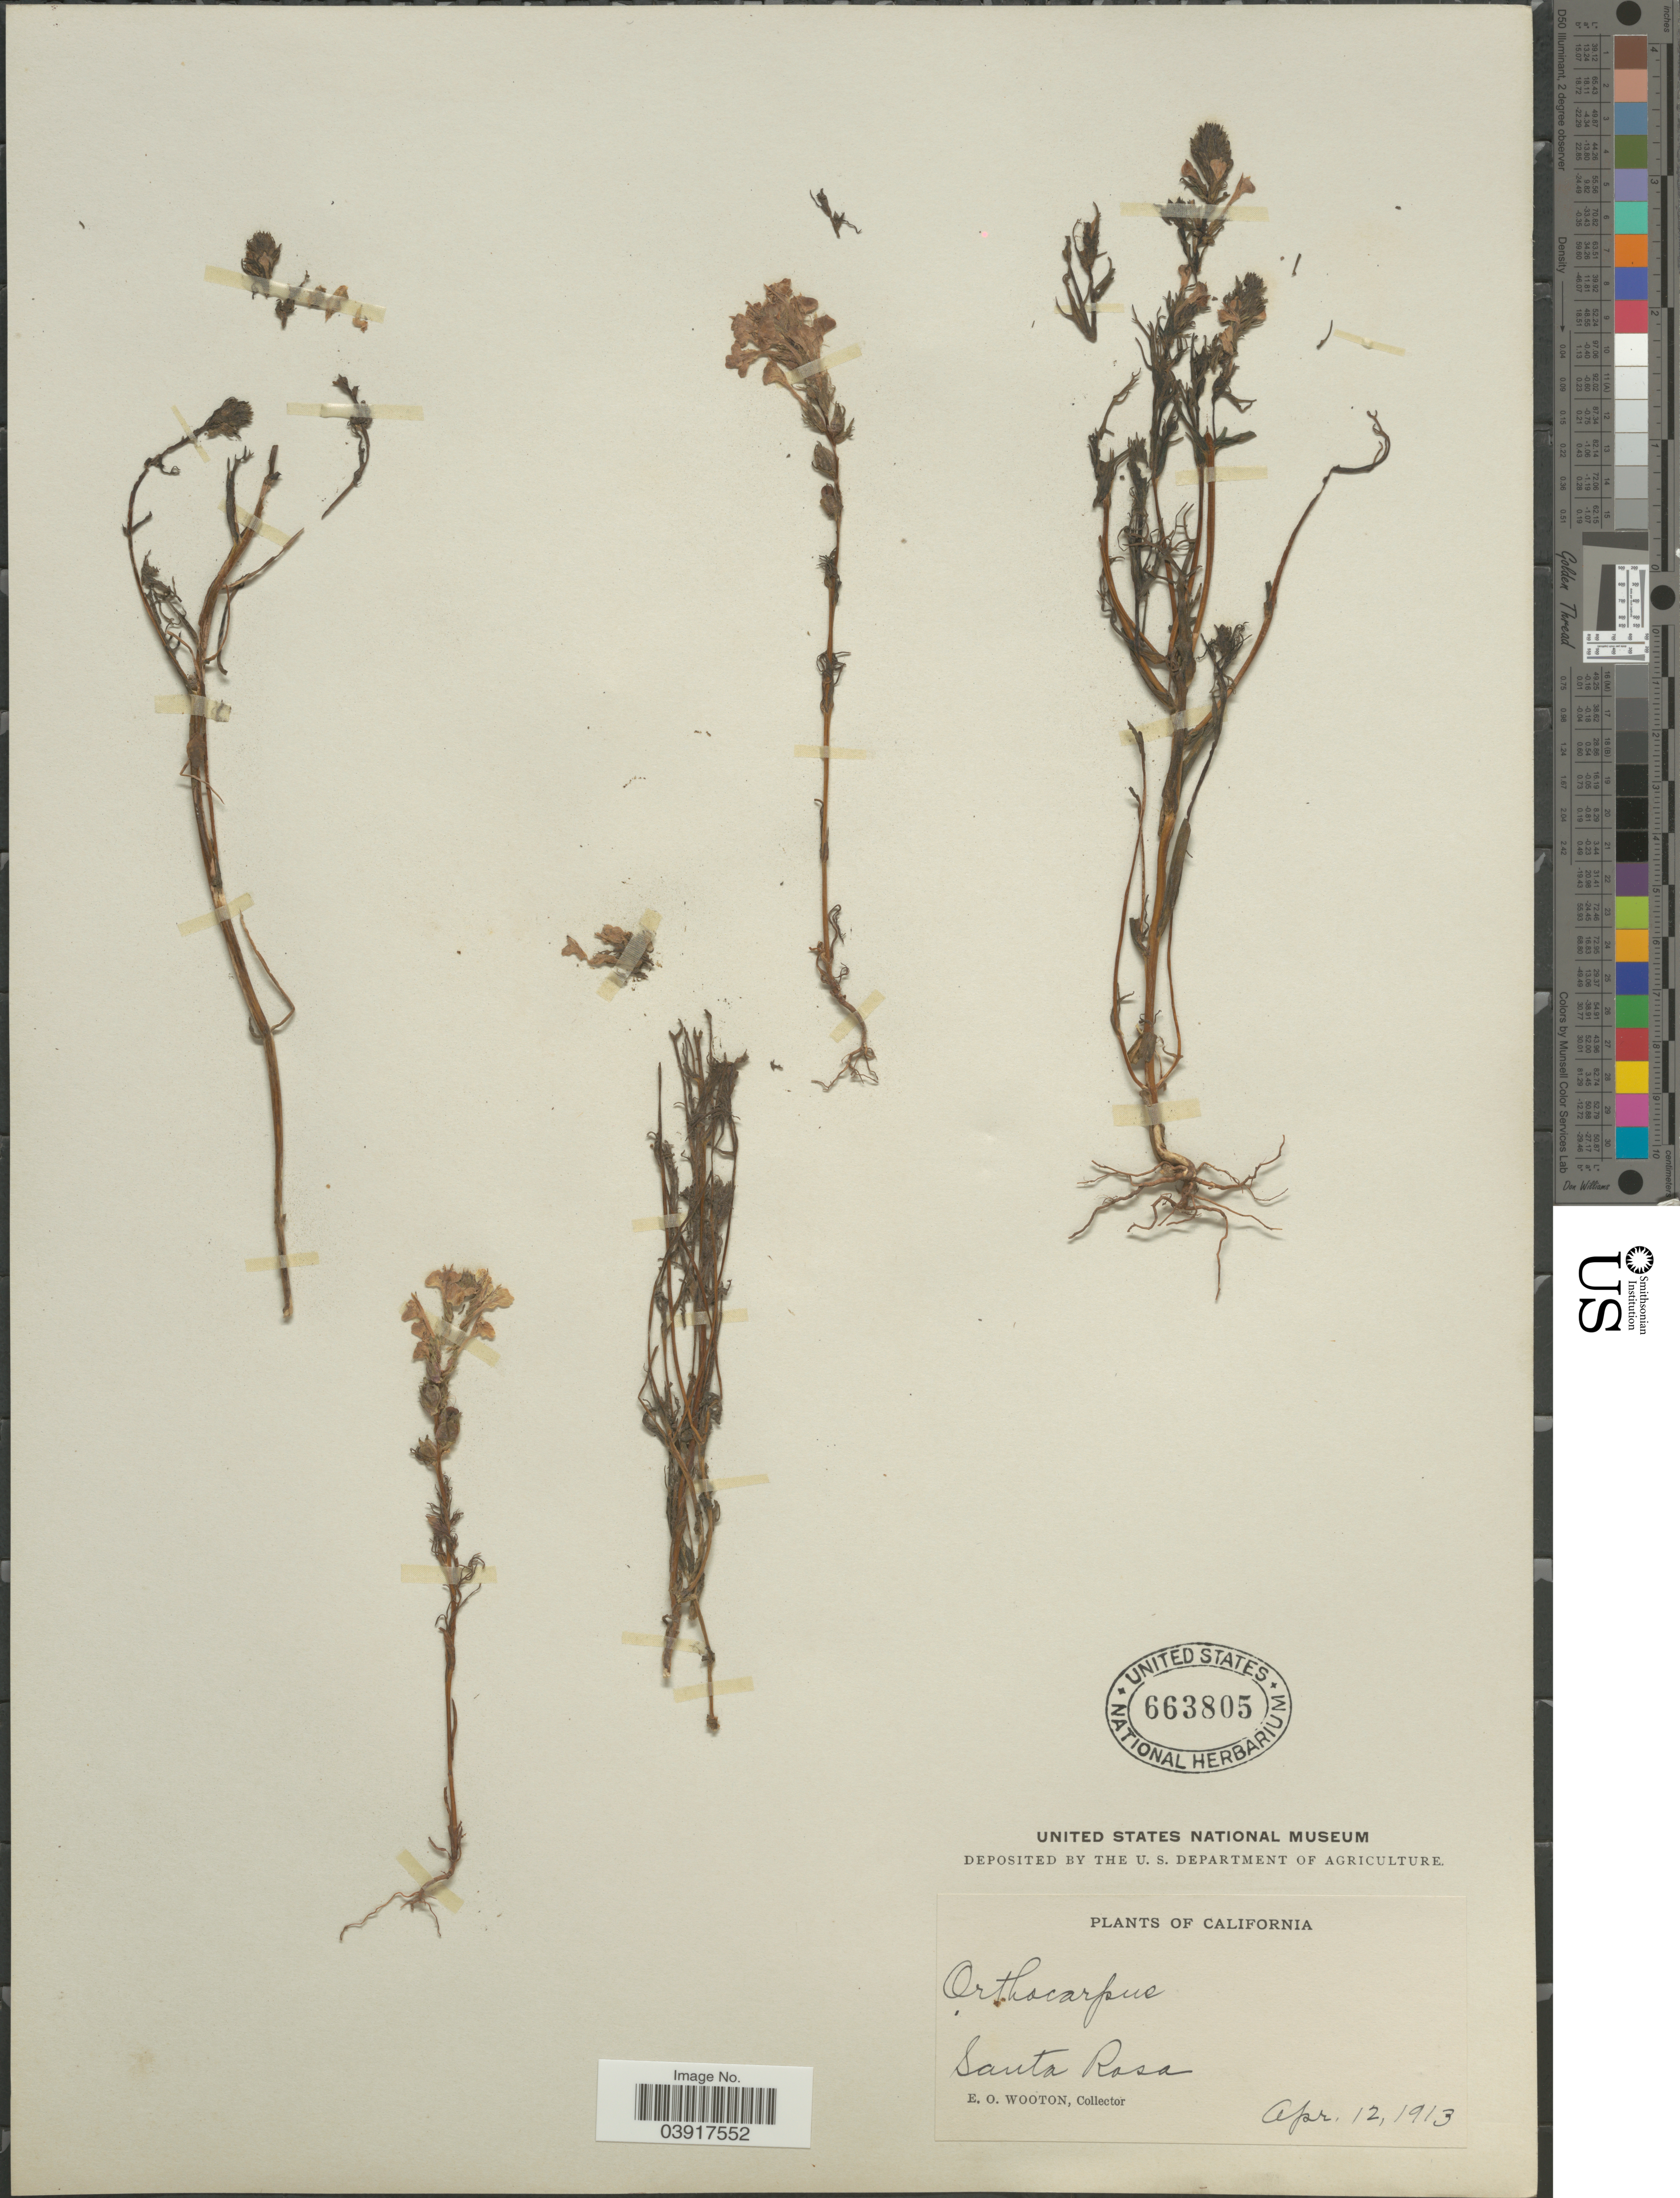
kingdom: Plantae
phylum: Tracheophyta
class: Magnoliopsida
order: Lamiales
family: Orobanchaceae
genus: Orthocarpus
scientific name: Orthocarpus lacerus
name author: Benth.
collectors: E. O. Wooton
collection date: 1913-04-12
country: United States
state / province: California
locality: Santa Rosa.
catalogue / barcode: US 663805